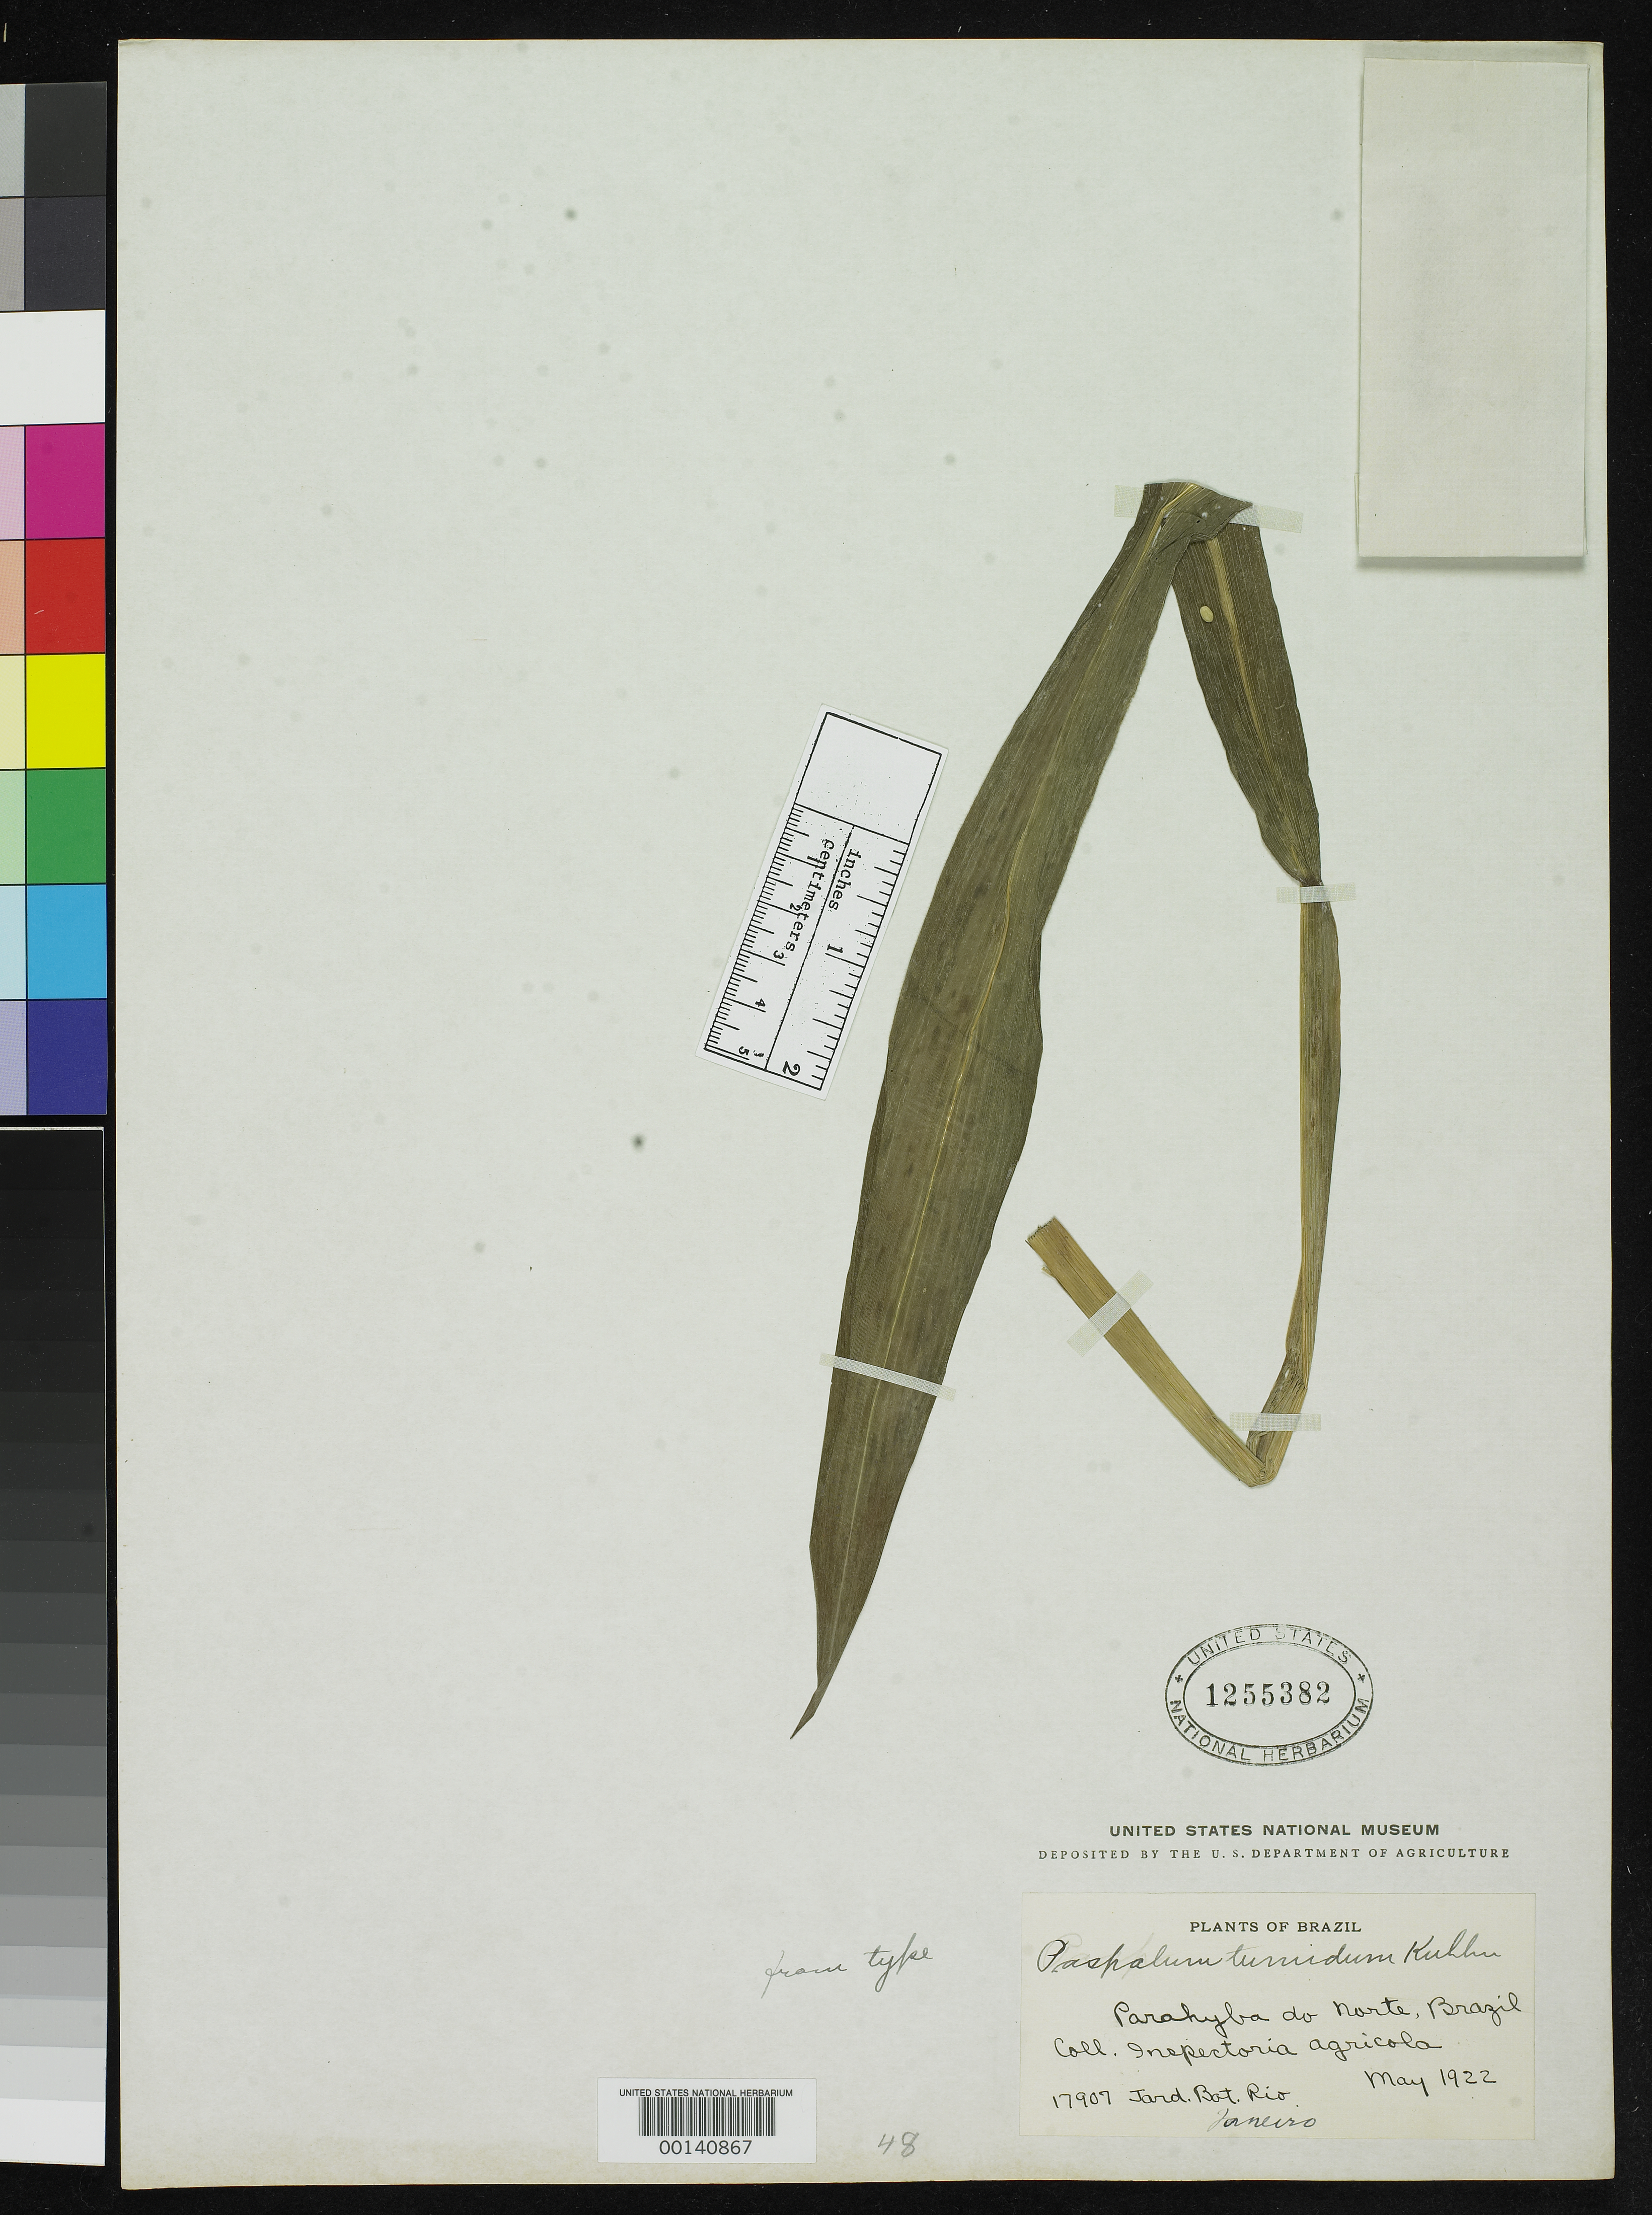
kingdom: Plantae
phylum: Tracheophyta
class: Liliopsida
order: Poales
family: Poaceae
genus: Paspalum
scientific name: Paspalum tumidum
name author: Kuhlm.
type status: Type Fragment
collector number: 17907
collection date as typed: May 1922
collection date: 1922-05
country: Brazil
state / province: Paraíba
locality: Inspectoria Agricola.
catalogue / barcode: US 1255382